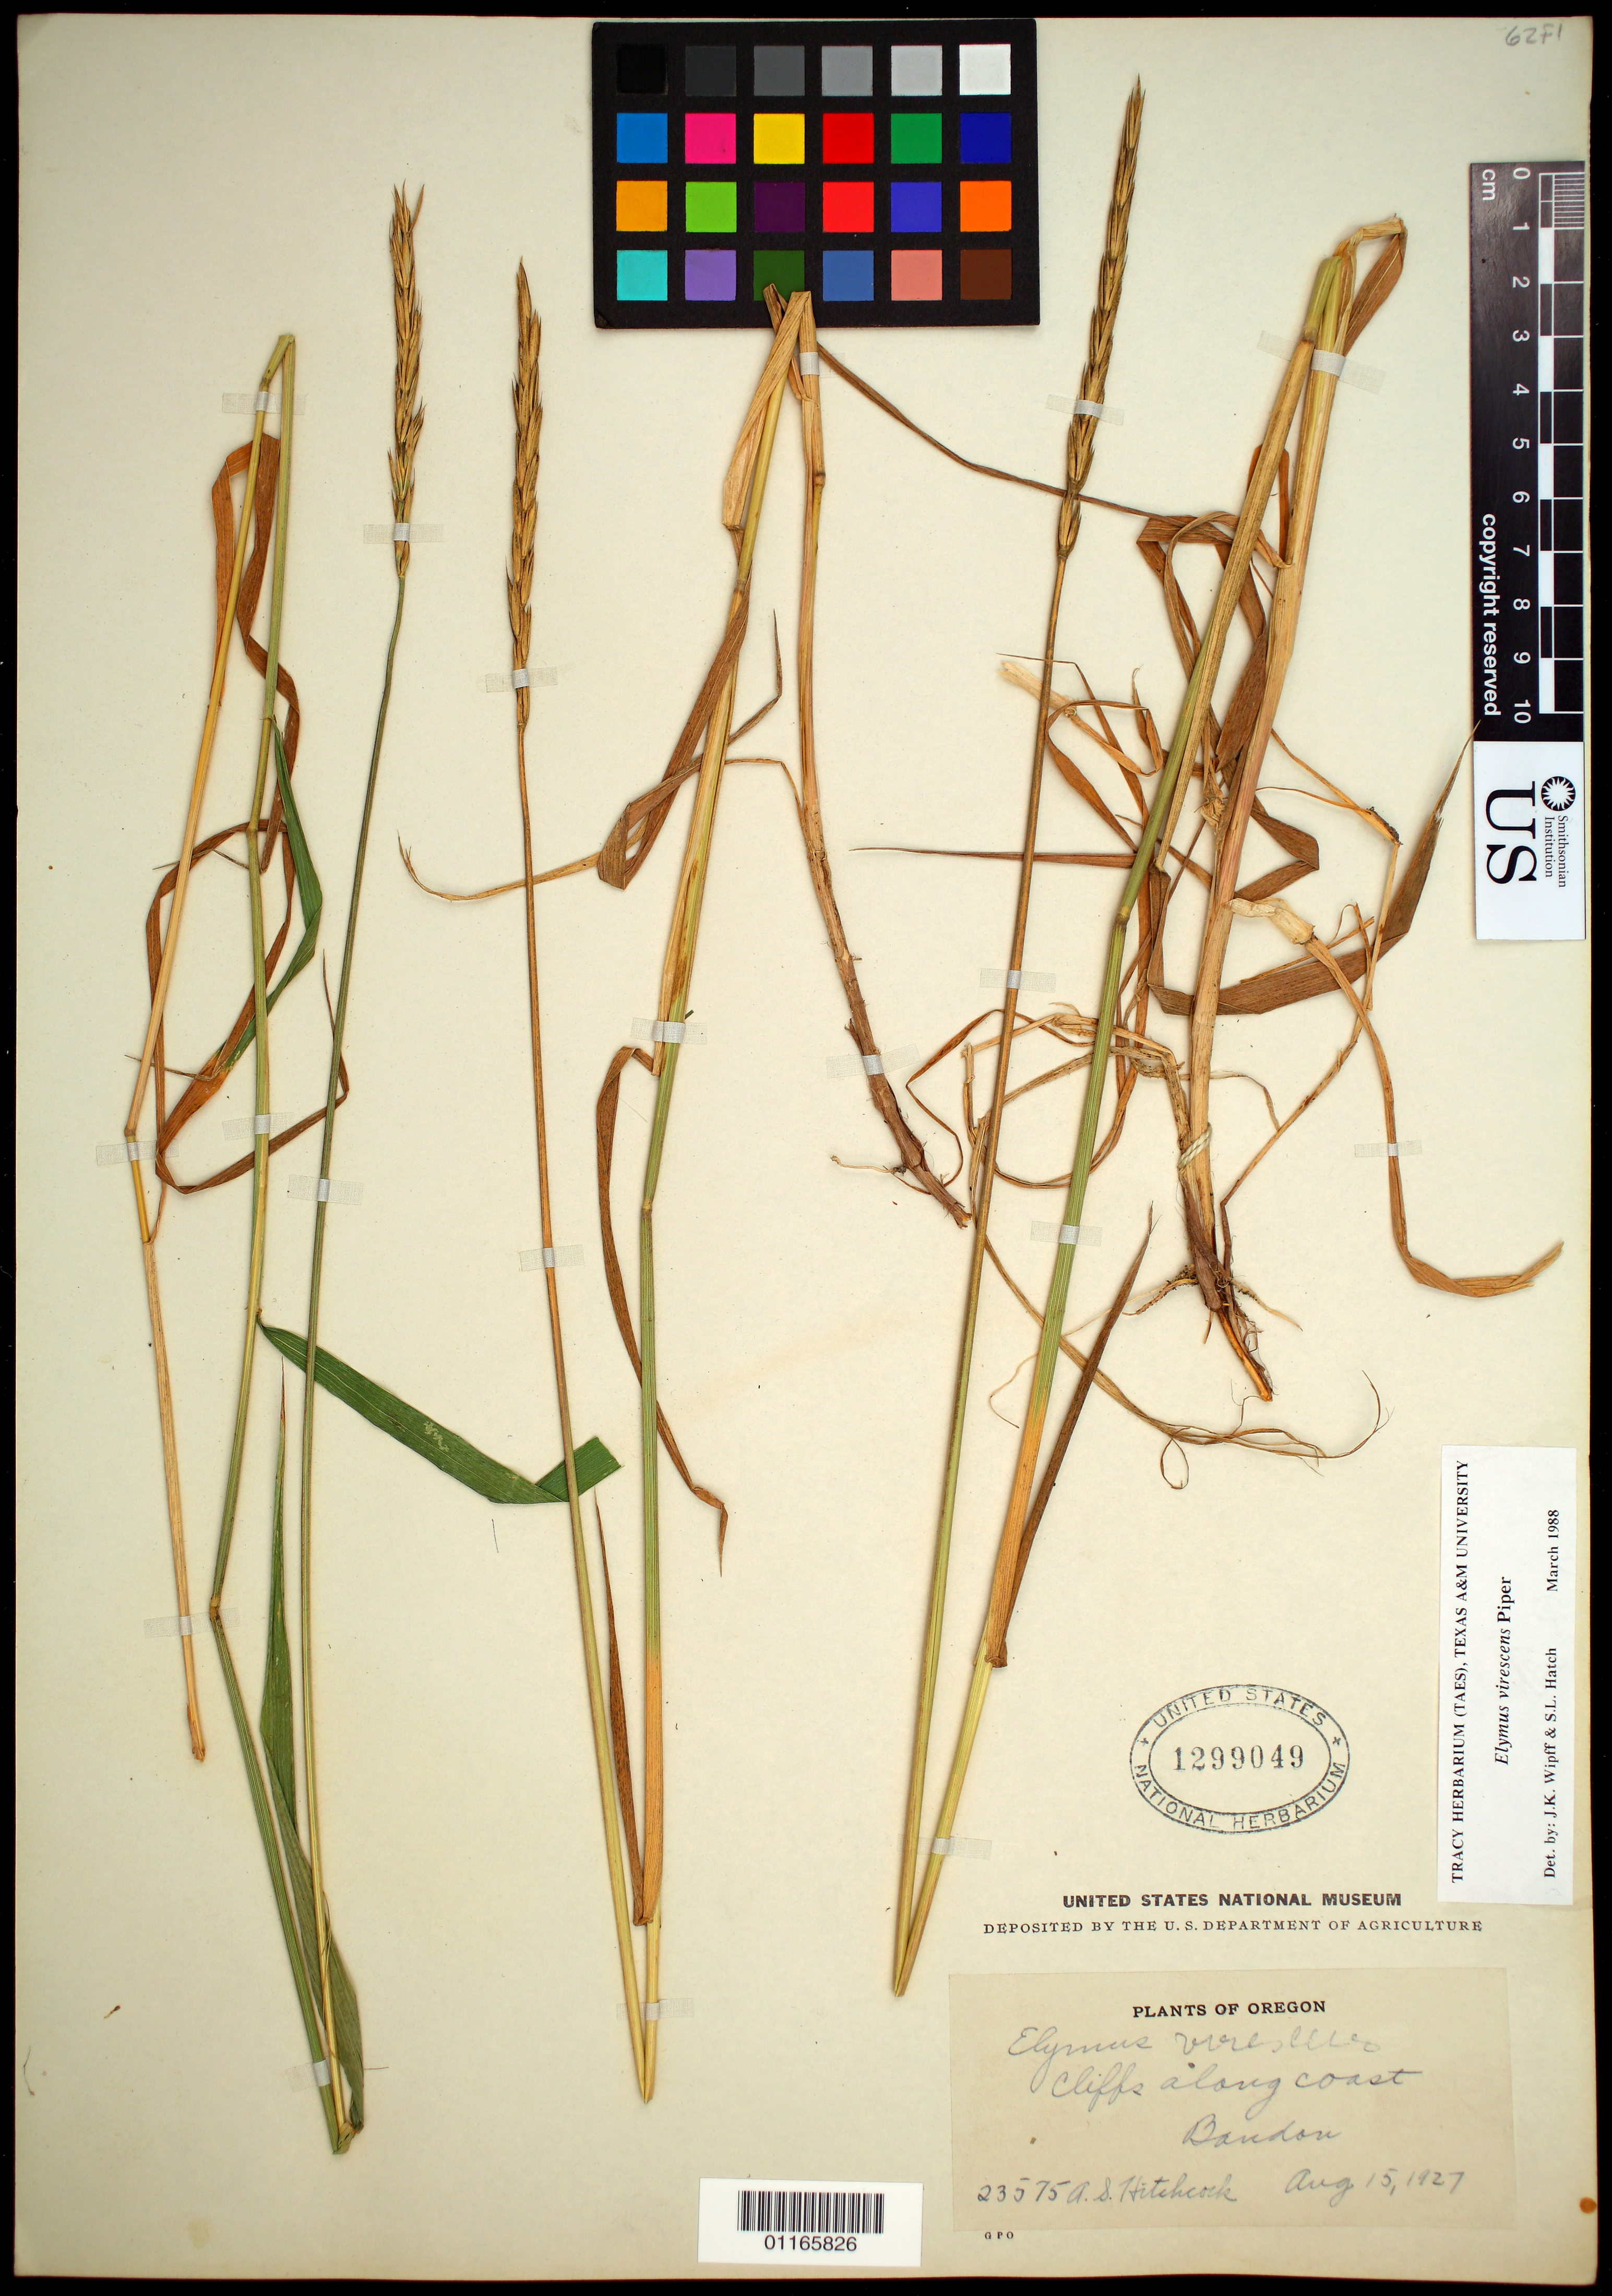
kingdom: Plantae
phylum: Tracheophyta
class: Liliopsida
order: Poales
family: Poaceae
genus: Elymus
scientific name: Elymus glaucus subsp. virescens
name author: (Piper) Gould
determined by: Poaceae Reorganization Project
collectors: A. S. Hitchcock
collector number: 23575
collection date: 1927-08-15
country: United States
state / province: Oregon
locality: Bandon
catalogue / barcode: US 1299049